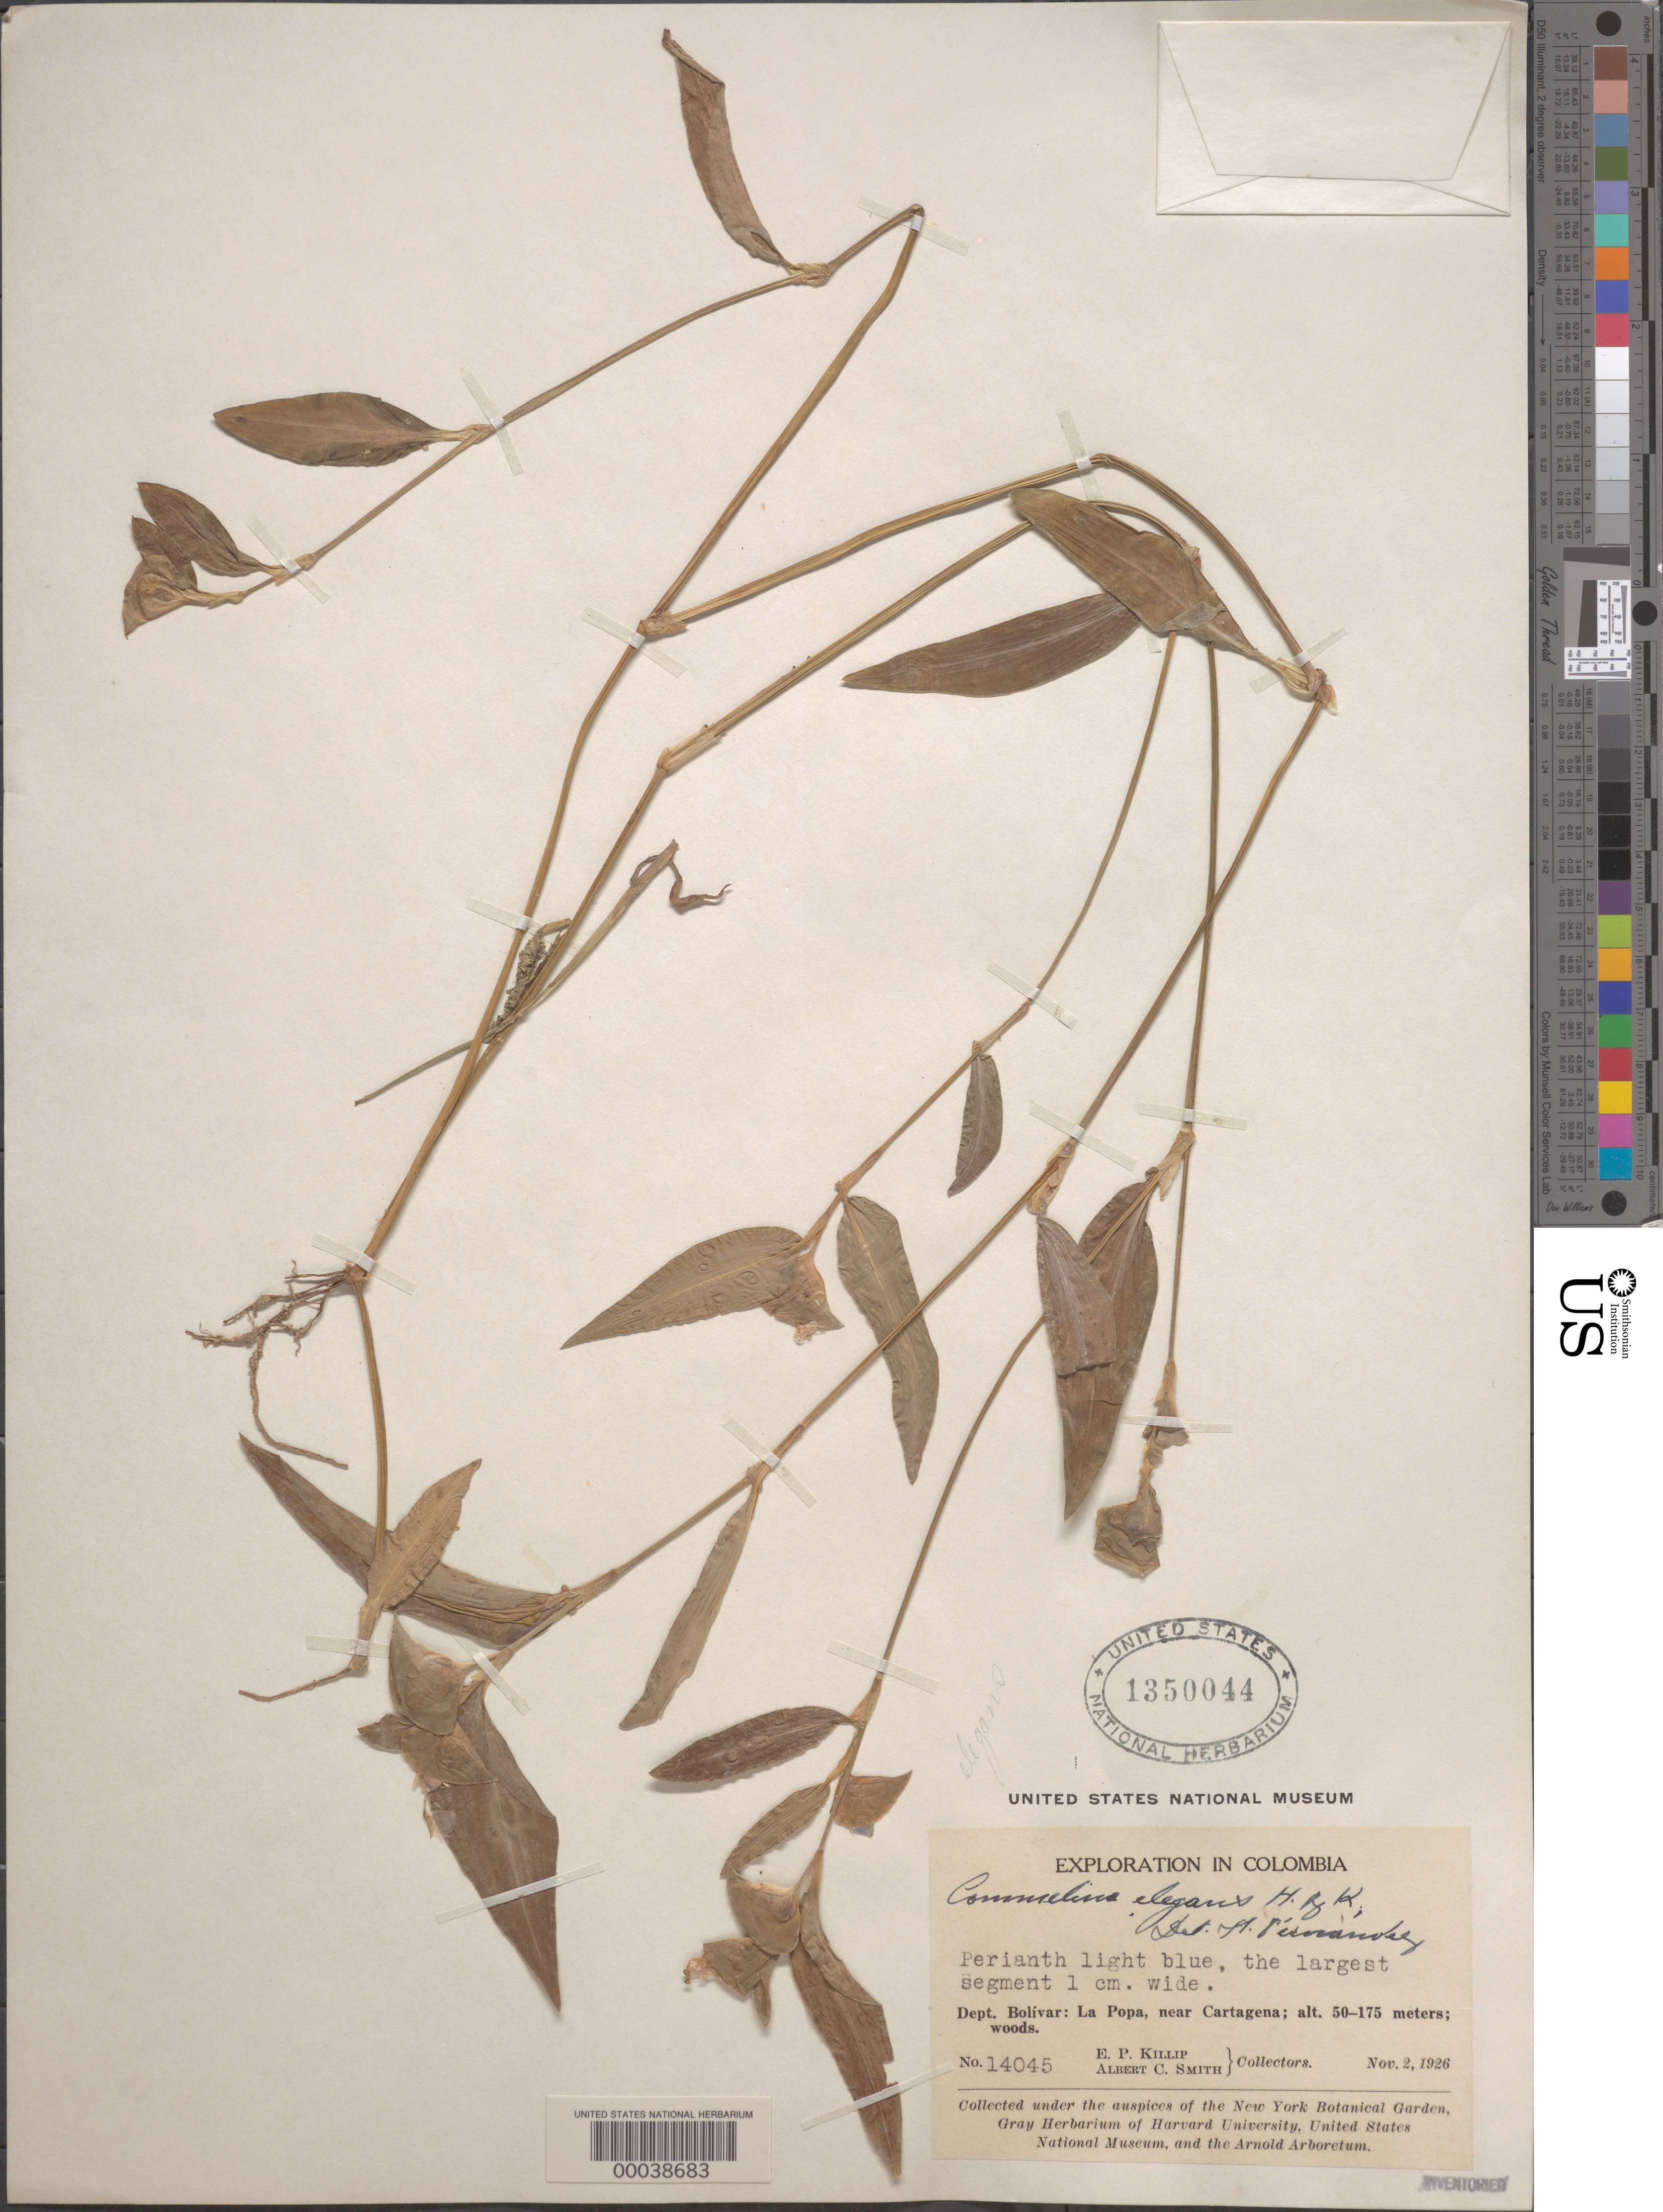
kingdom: Plantae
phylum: Tracheophyta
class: Liliopsida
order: Commelinales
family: Commelinaceae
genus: Commelina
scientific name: Commelina erecta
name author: L.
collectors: E. P. Killip & A. C. Smith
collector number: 14045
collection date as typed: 02 Nov 1926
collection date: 1926-11-02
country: Colombia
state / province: Bolívar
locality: La Popa near Cartagena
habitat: Woods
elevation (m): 50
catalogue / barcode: US 1350044